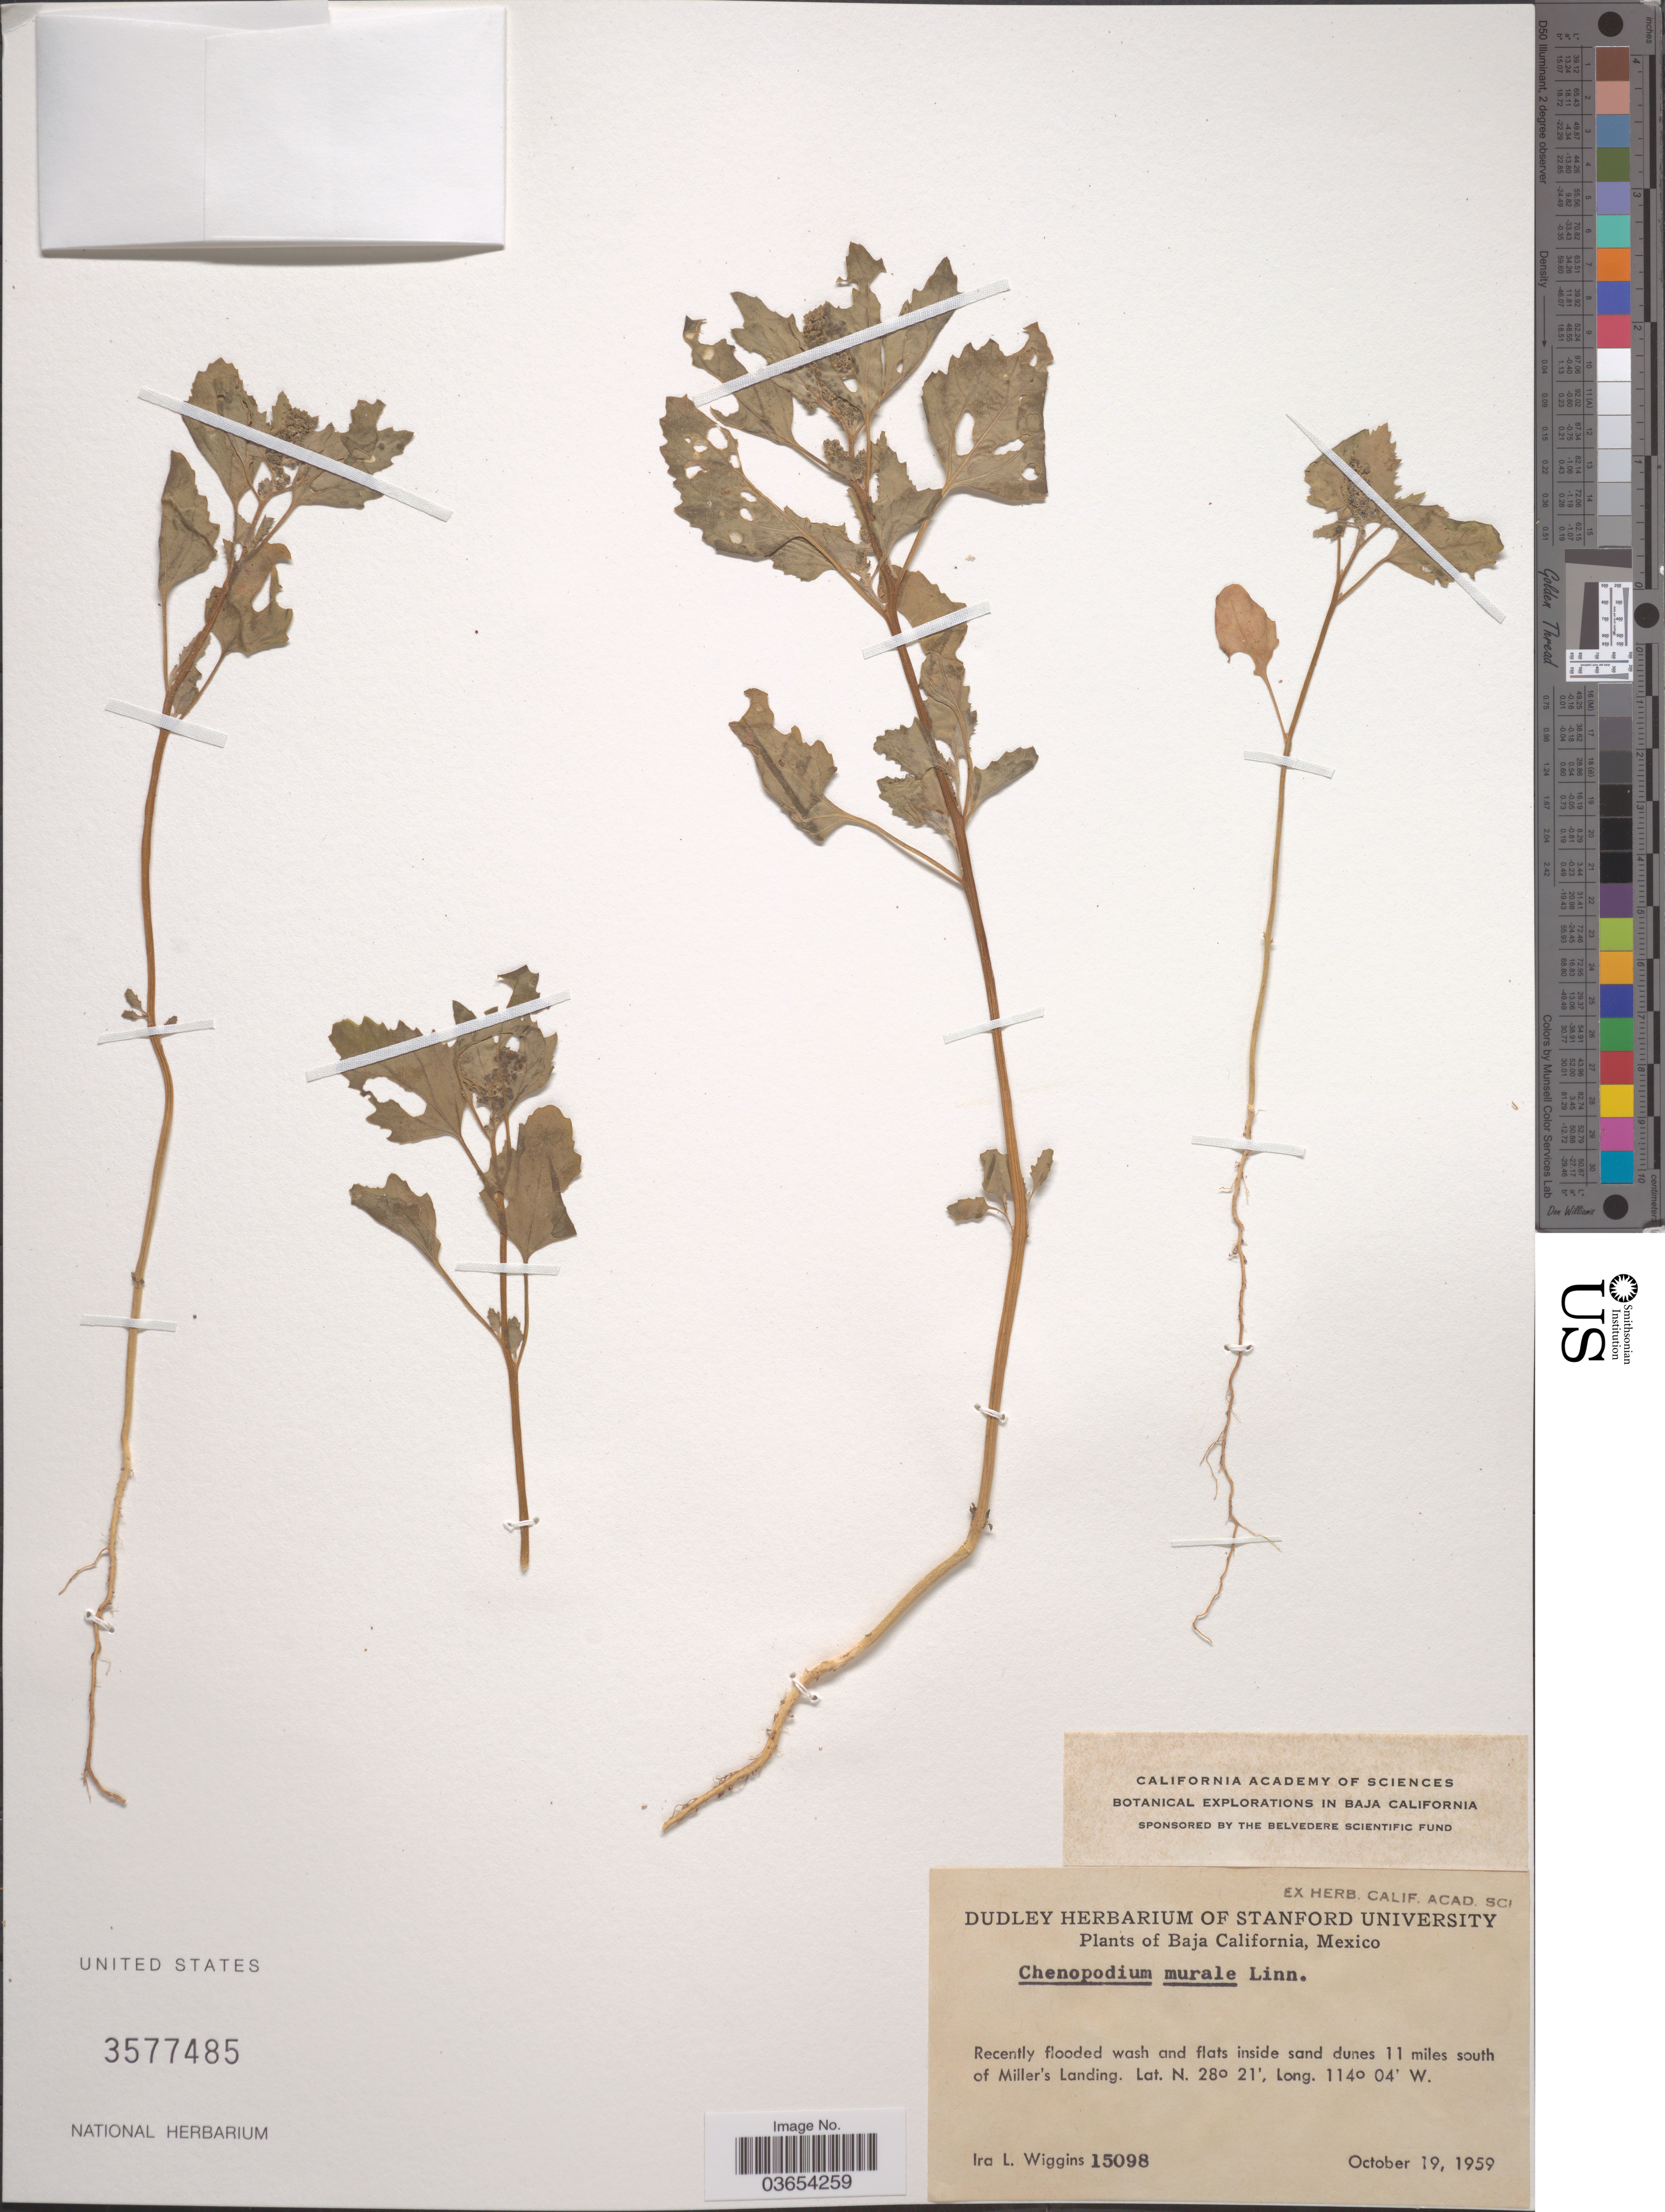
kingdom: Plantae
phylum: Tracheophyta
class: Magnoliopsida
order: Caryophyllales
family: Amaranthaceae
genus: Chenopodium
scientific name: Chenopodium murale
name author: L.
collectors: I. L. Wiggins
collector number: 15098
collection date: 1959-10-19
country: Mexico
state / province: Baja California Norte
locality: Recently flooded wash and flats inside sand dunes 11 miles south of Miller's Landing.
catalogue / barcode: US 3577485